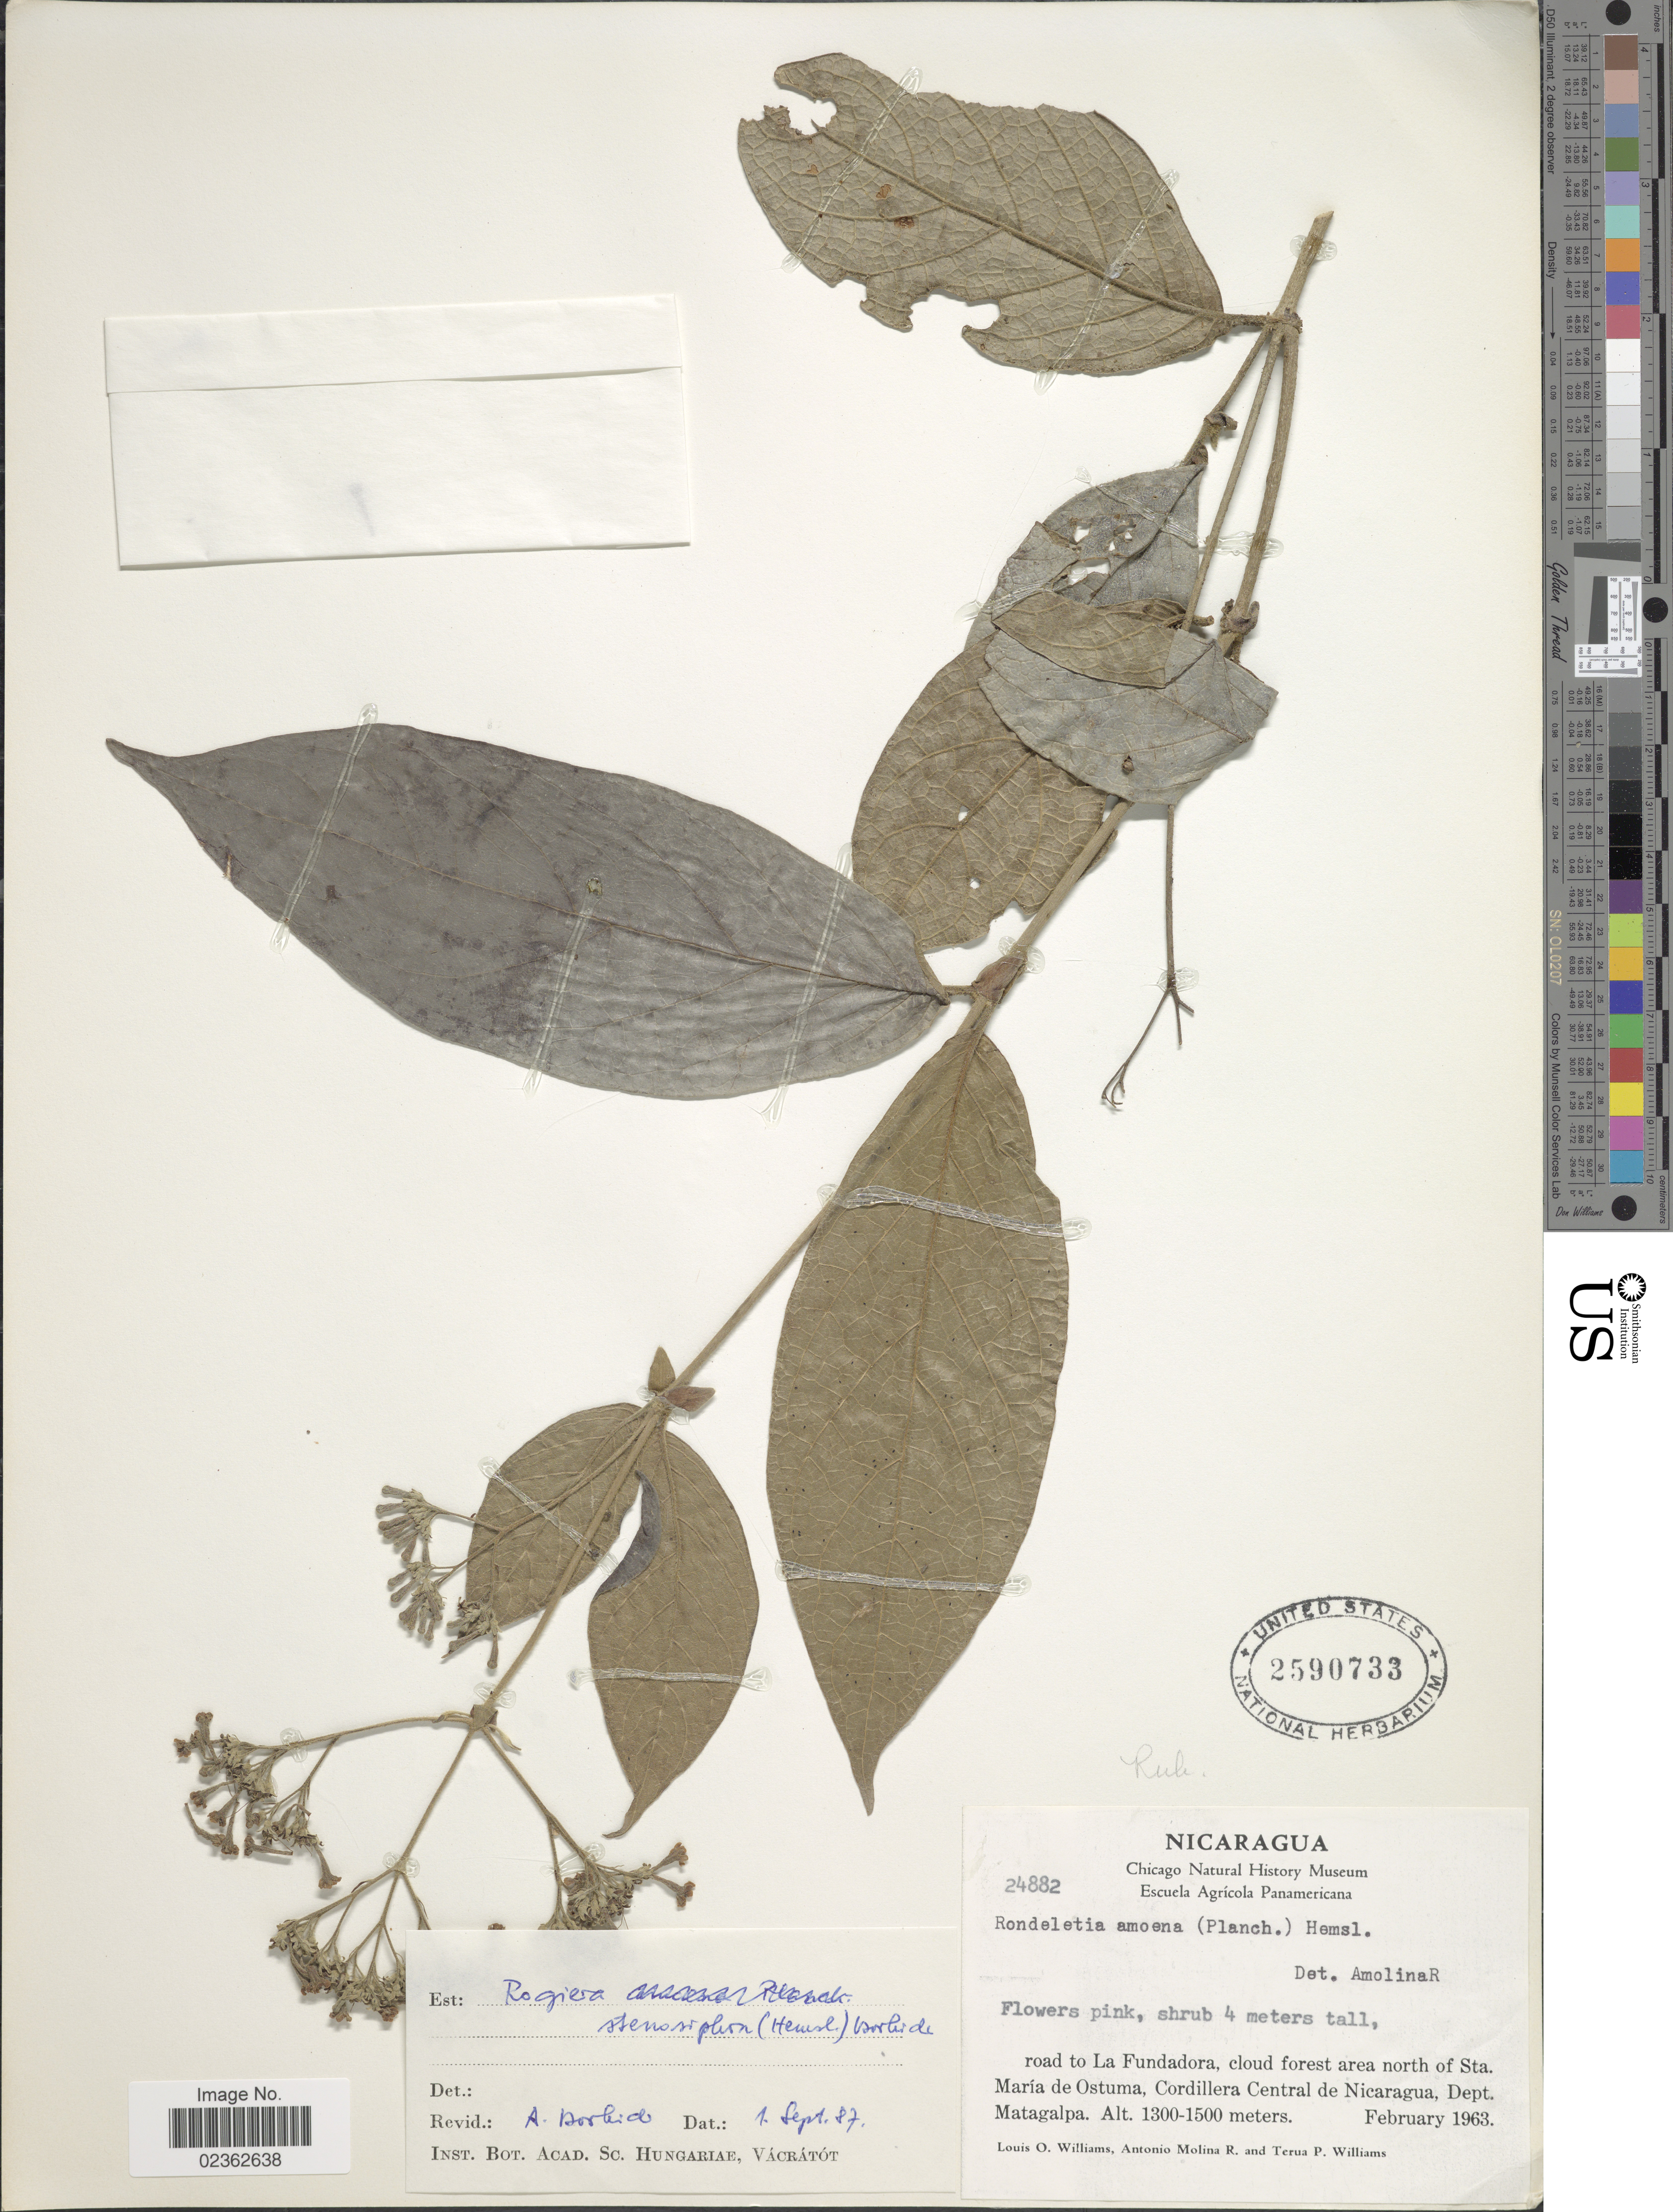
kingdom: Plantae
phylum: Tracheophyta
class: Magnoliopsida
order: Gentianales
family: Rubiaceae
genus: Rogiera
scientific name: Rogiera stenosiphon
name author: (Hemsl.) Borhidi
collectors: L. O. Williams, A. Molina R. & T. Williams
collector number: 24882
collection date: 1963-02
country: Nicaragua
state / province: Matagalpa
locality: Road to La Fundadora, cloud forest area north of Sta. Maria de Ostuma, Cordillera Central de Nicaragua.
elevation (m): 1300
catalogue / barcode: US 2590733